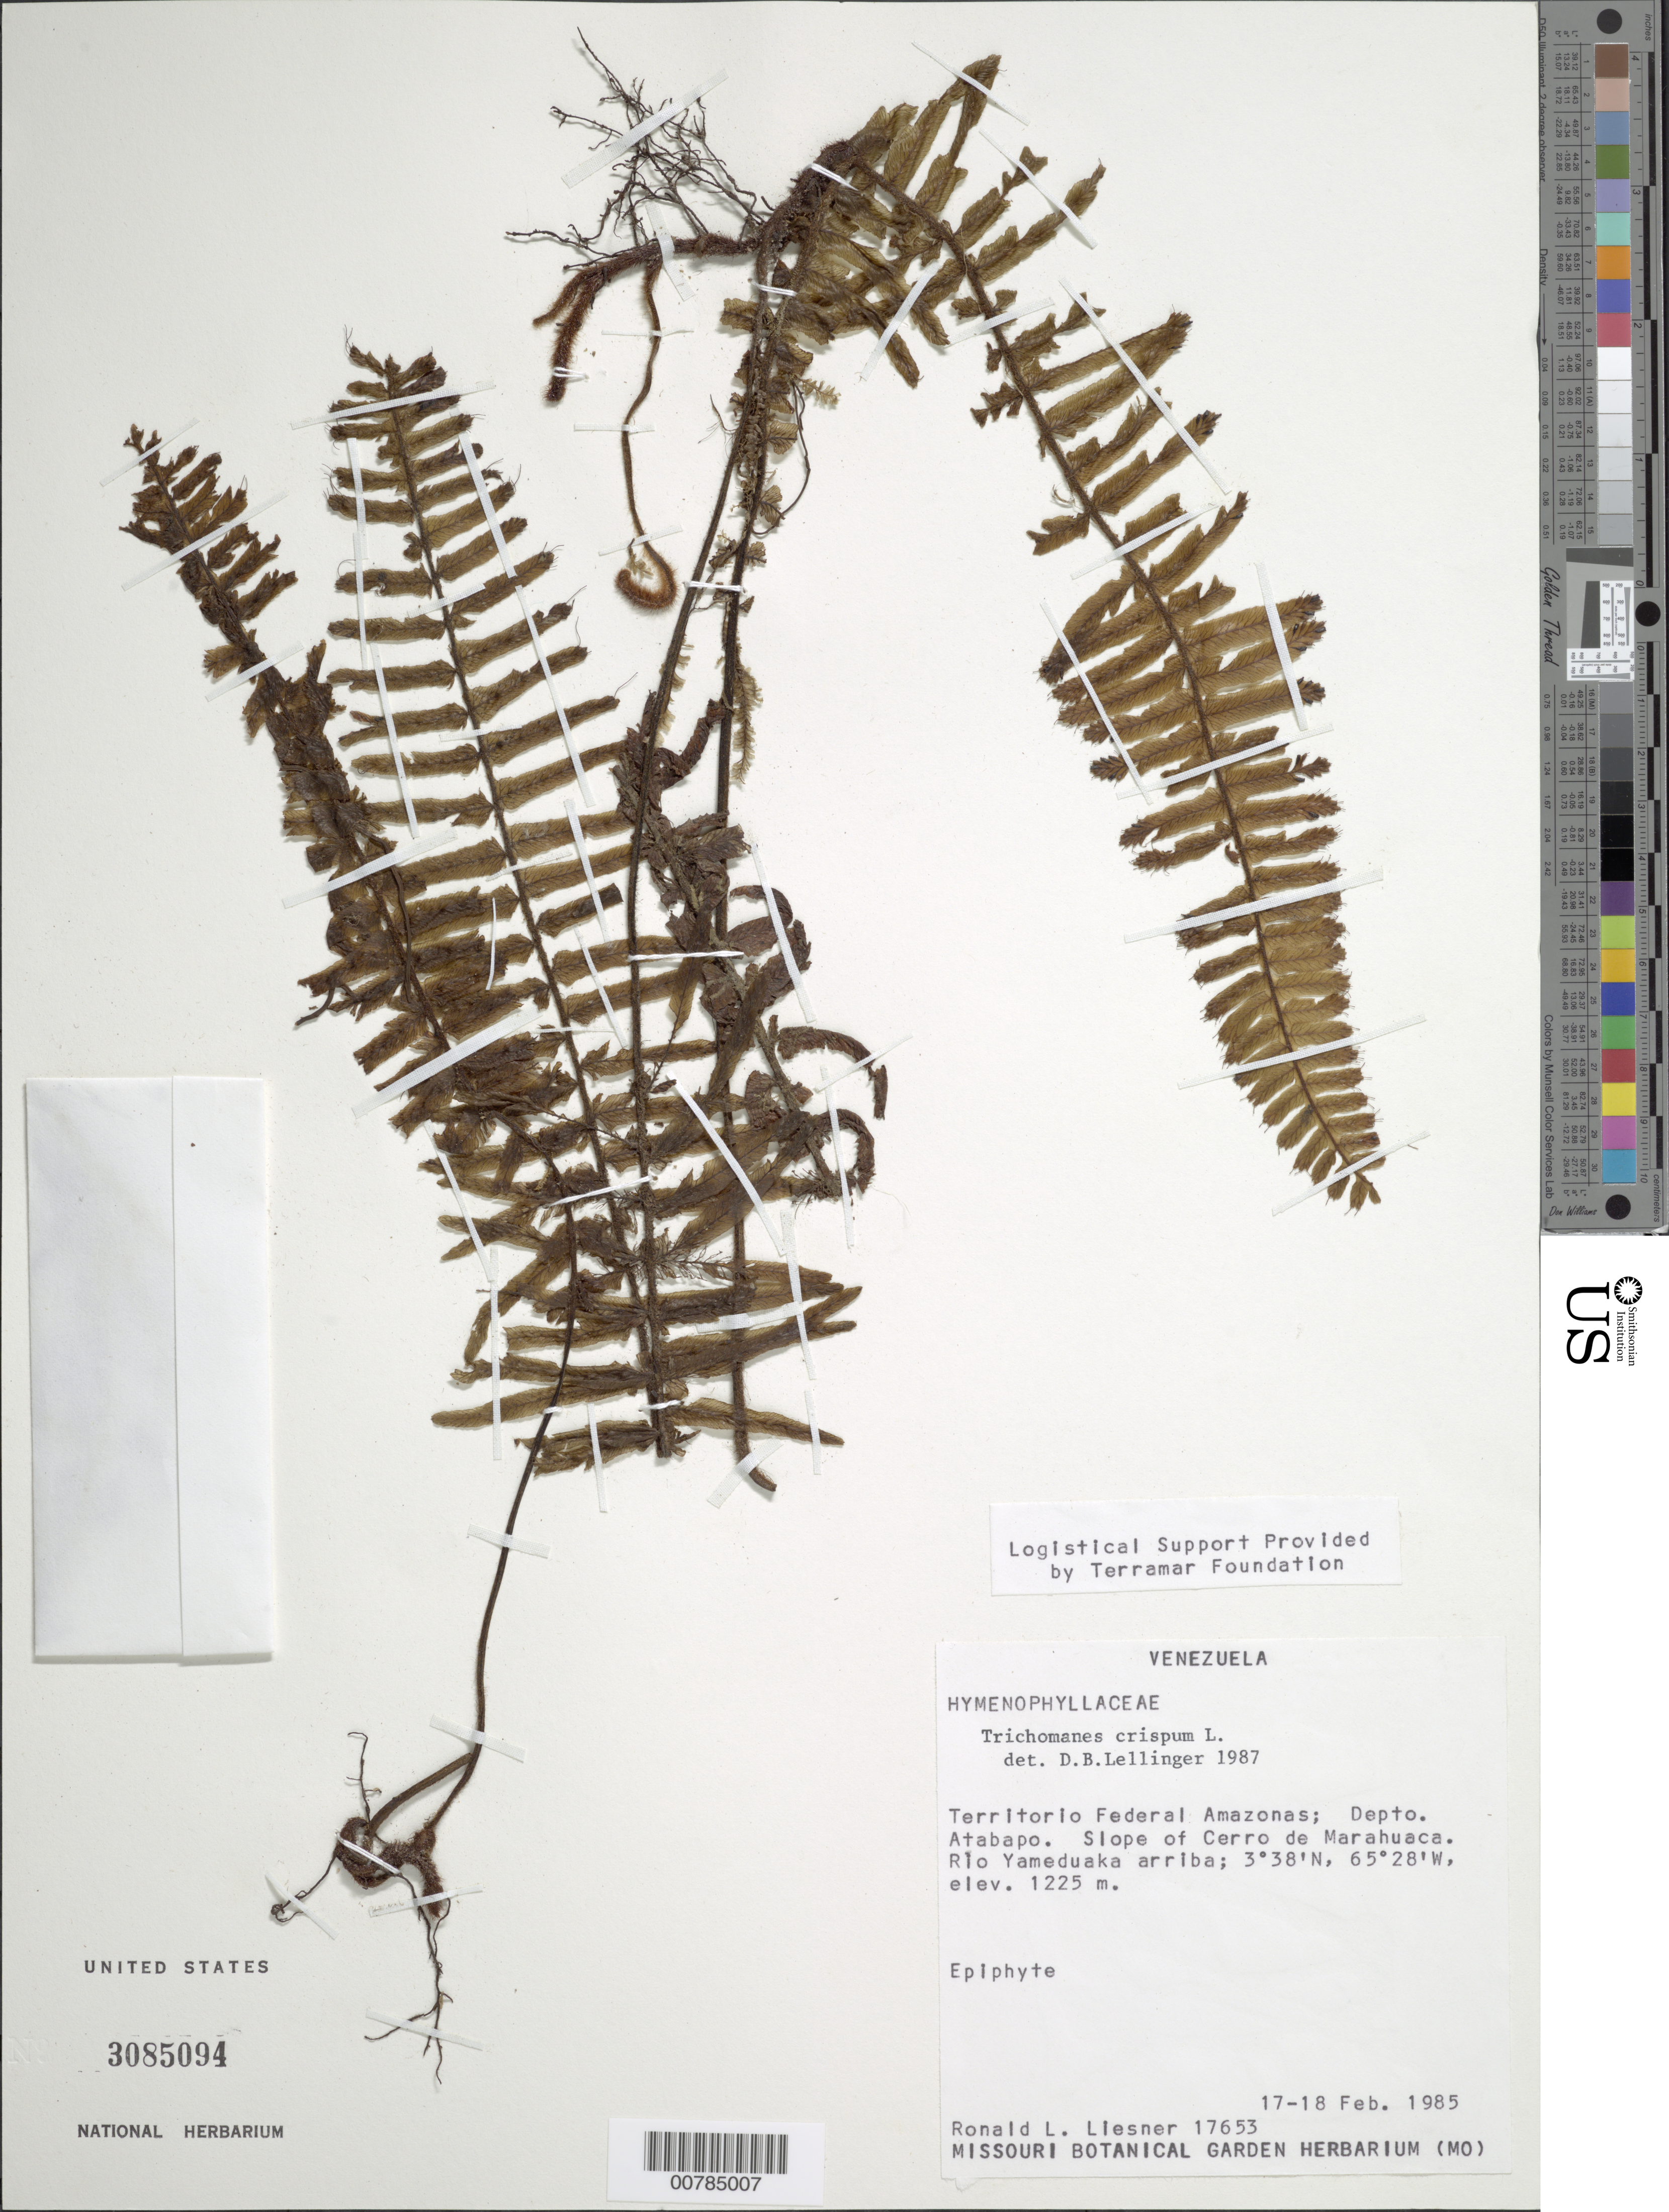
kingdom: Plantae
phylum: Tracheophyta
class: Polypodiopsida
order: Hymenophyllales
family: Hymenophyllaceae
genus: Trichomanes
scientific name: Trichomanes crispum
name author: L.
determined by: Lellinger, David B., (BOT), Smithsonian Institution - National Museum of Natural History (UNITED STATES)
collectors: R. L. Liesner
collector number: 17653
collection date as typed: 17-Feb-85 to 18-Feb-85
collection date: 1985-02-17/1985-02-18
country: Venezuela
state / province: Amazonas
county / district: Atabapo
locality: Cerro de Marahuaca slope, Río Yameduaka arriba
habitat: Slope of cerro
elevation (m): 1225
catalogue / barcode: US 3085094